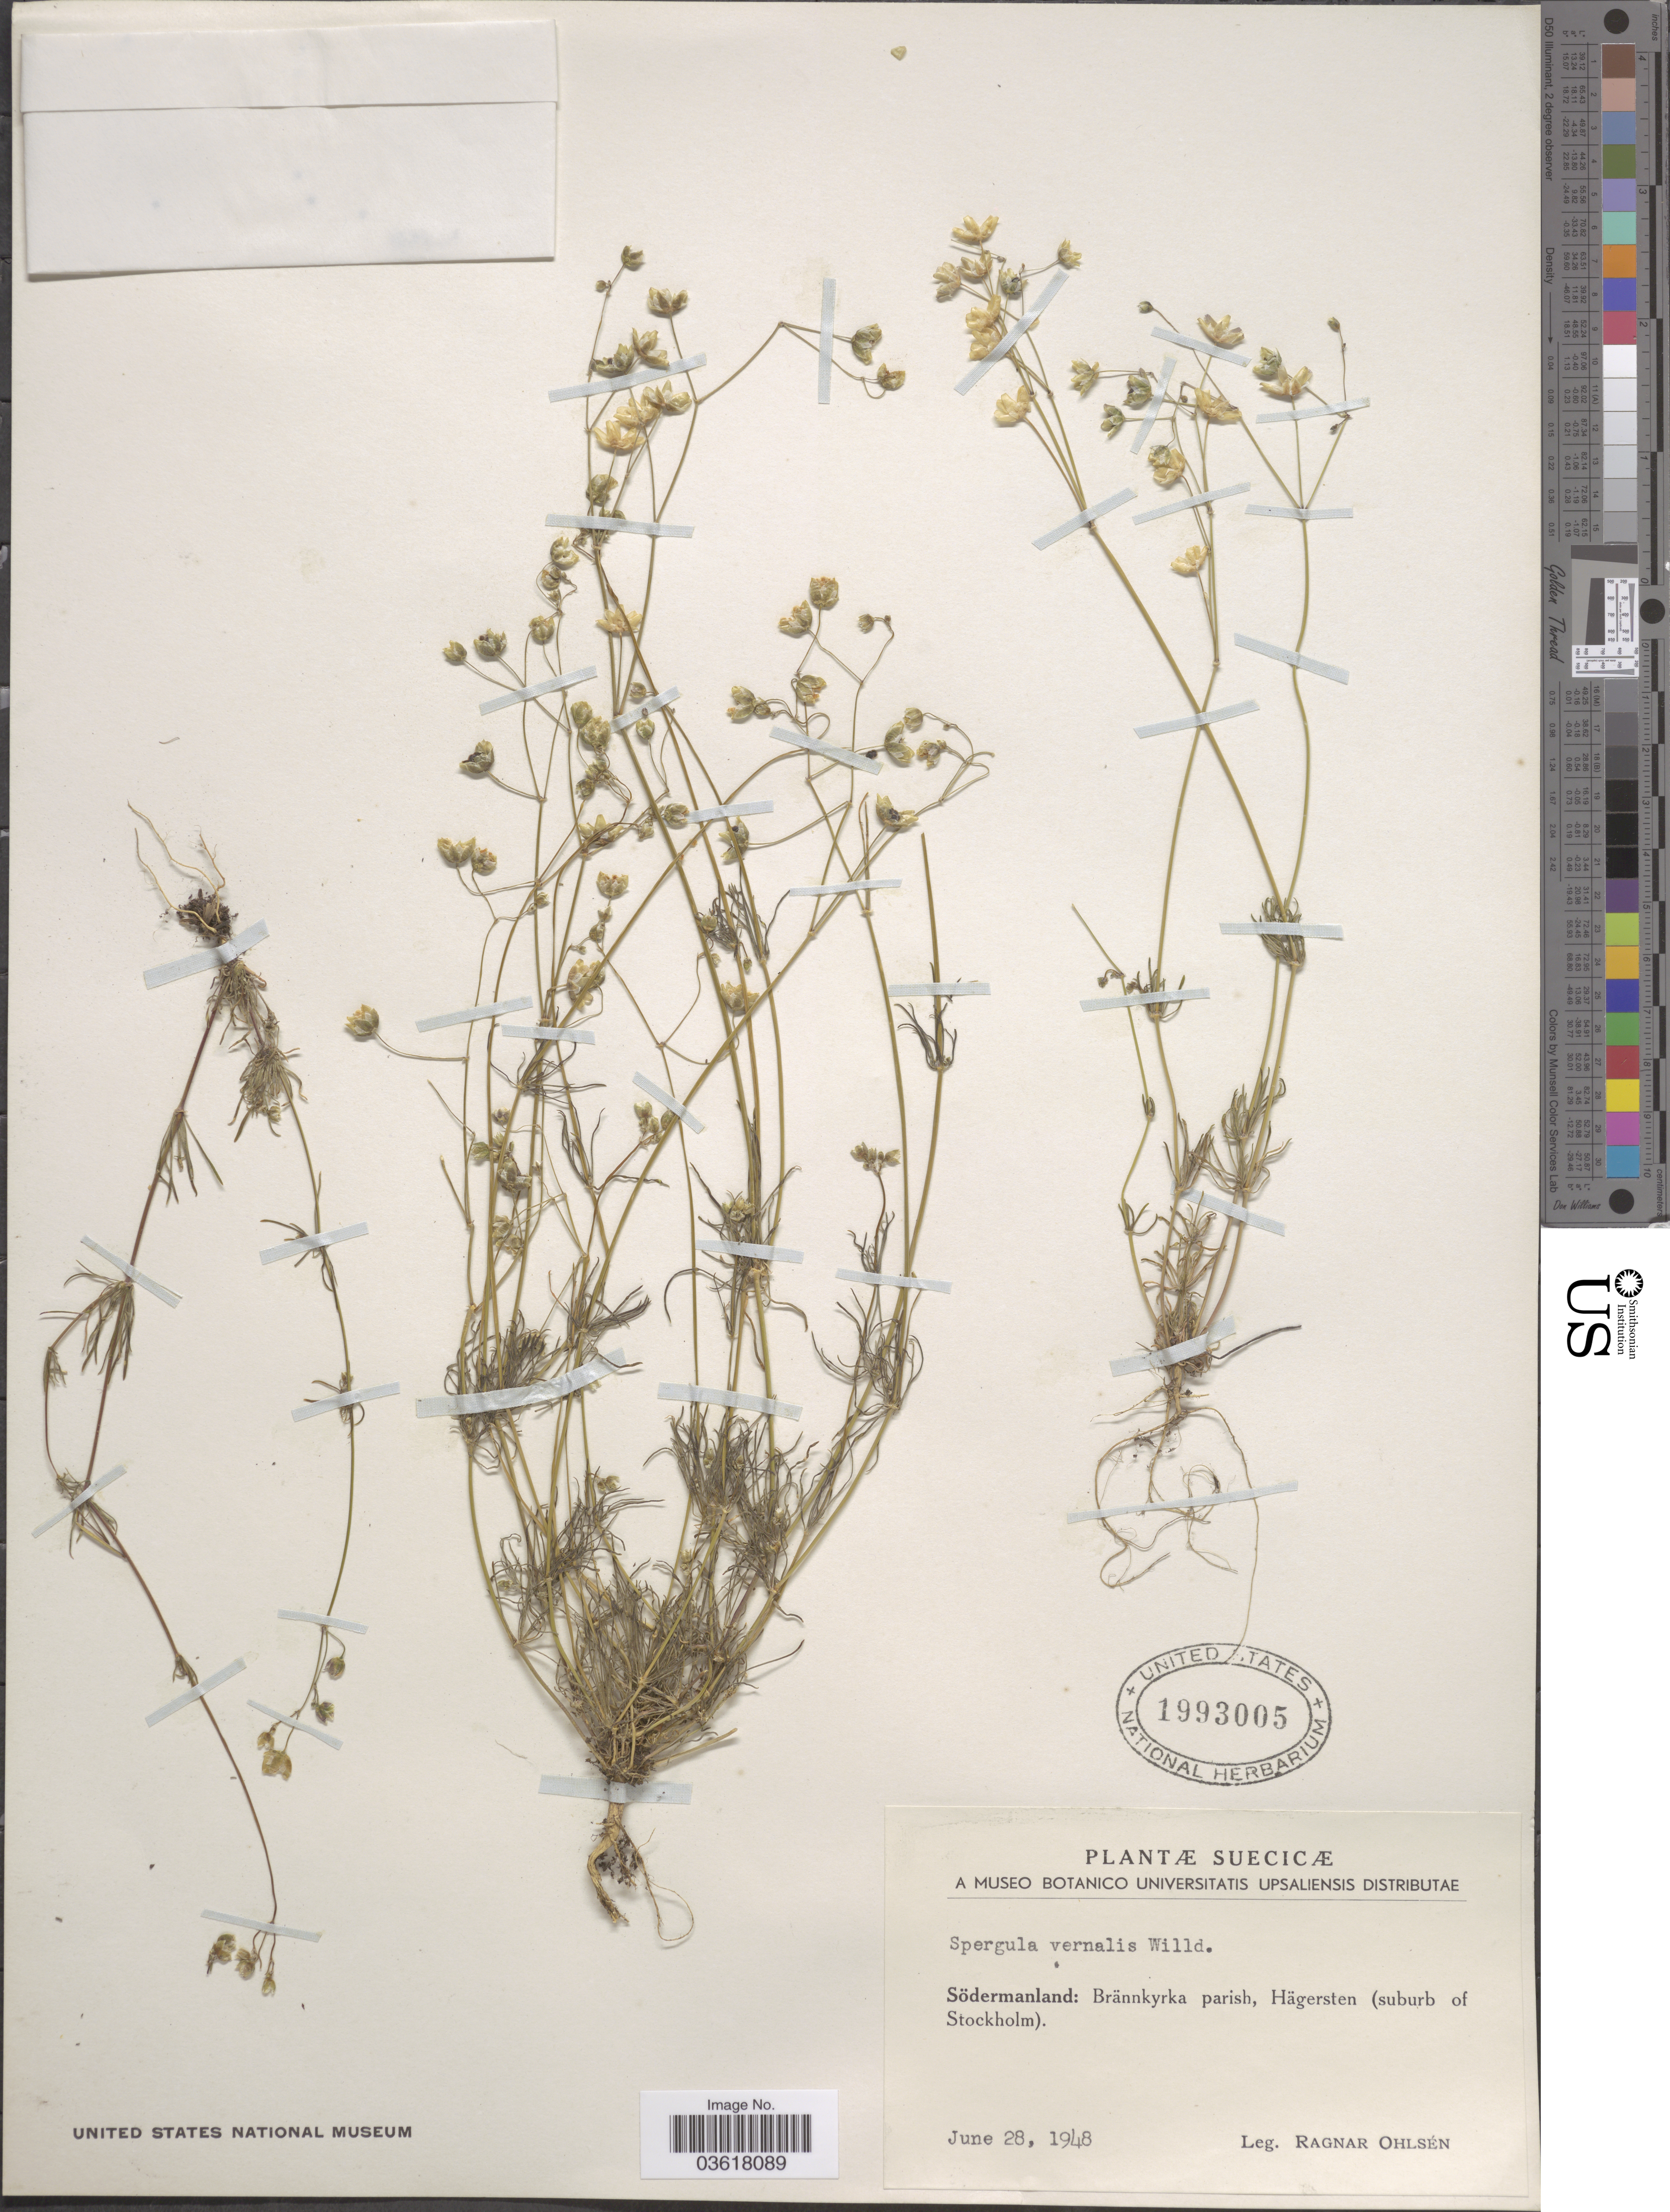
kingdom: Plantae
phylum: Tracheophyta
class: Magnoliopsida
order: Caryophyllales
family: Caryophyllaceae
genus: Spergula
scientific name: Spergula vernalis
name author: Willd.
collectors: R. Ohlsen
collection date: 1948-06-28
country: Sweden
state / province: Sodermanland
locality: Suecicæ. Brännkyrka parish, Hägersten (suburb of Stockholm).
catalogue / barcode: US 1993005